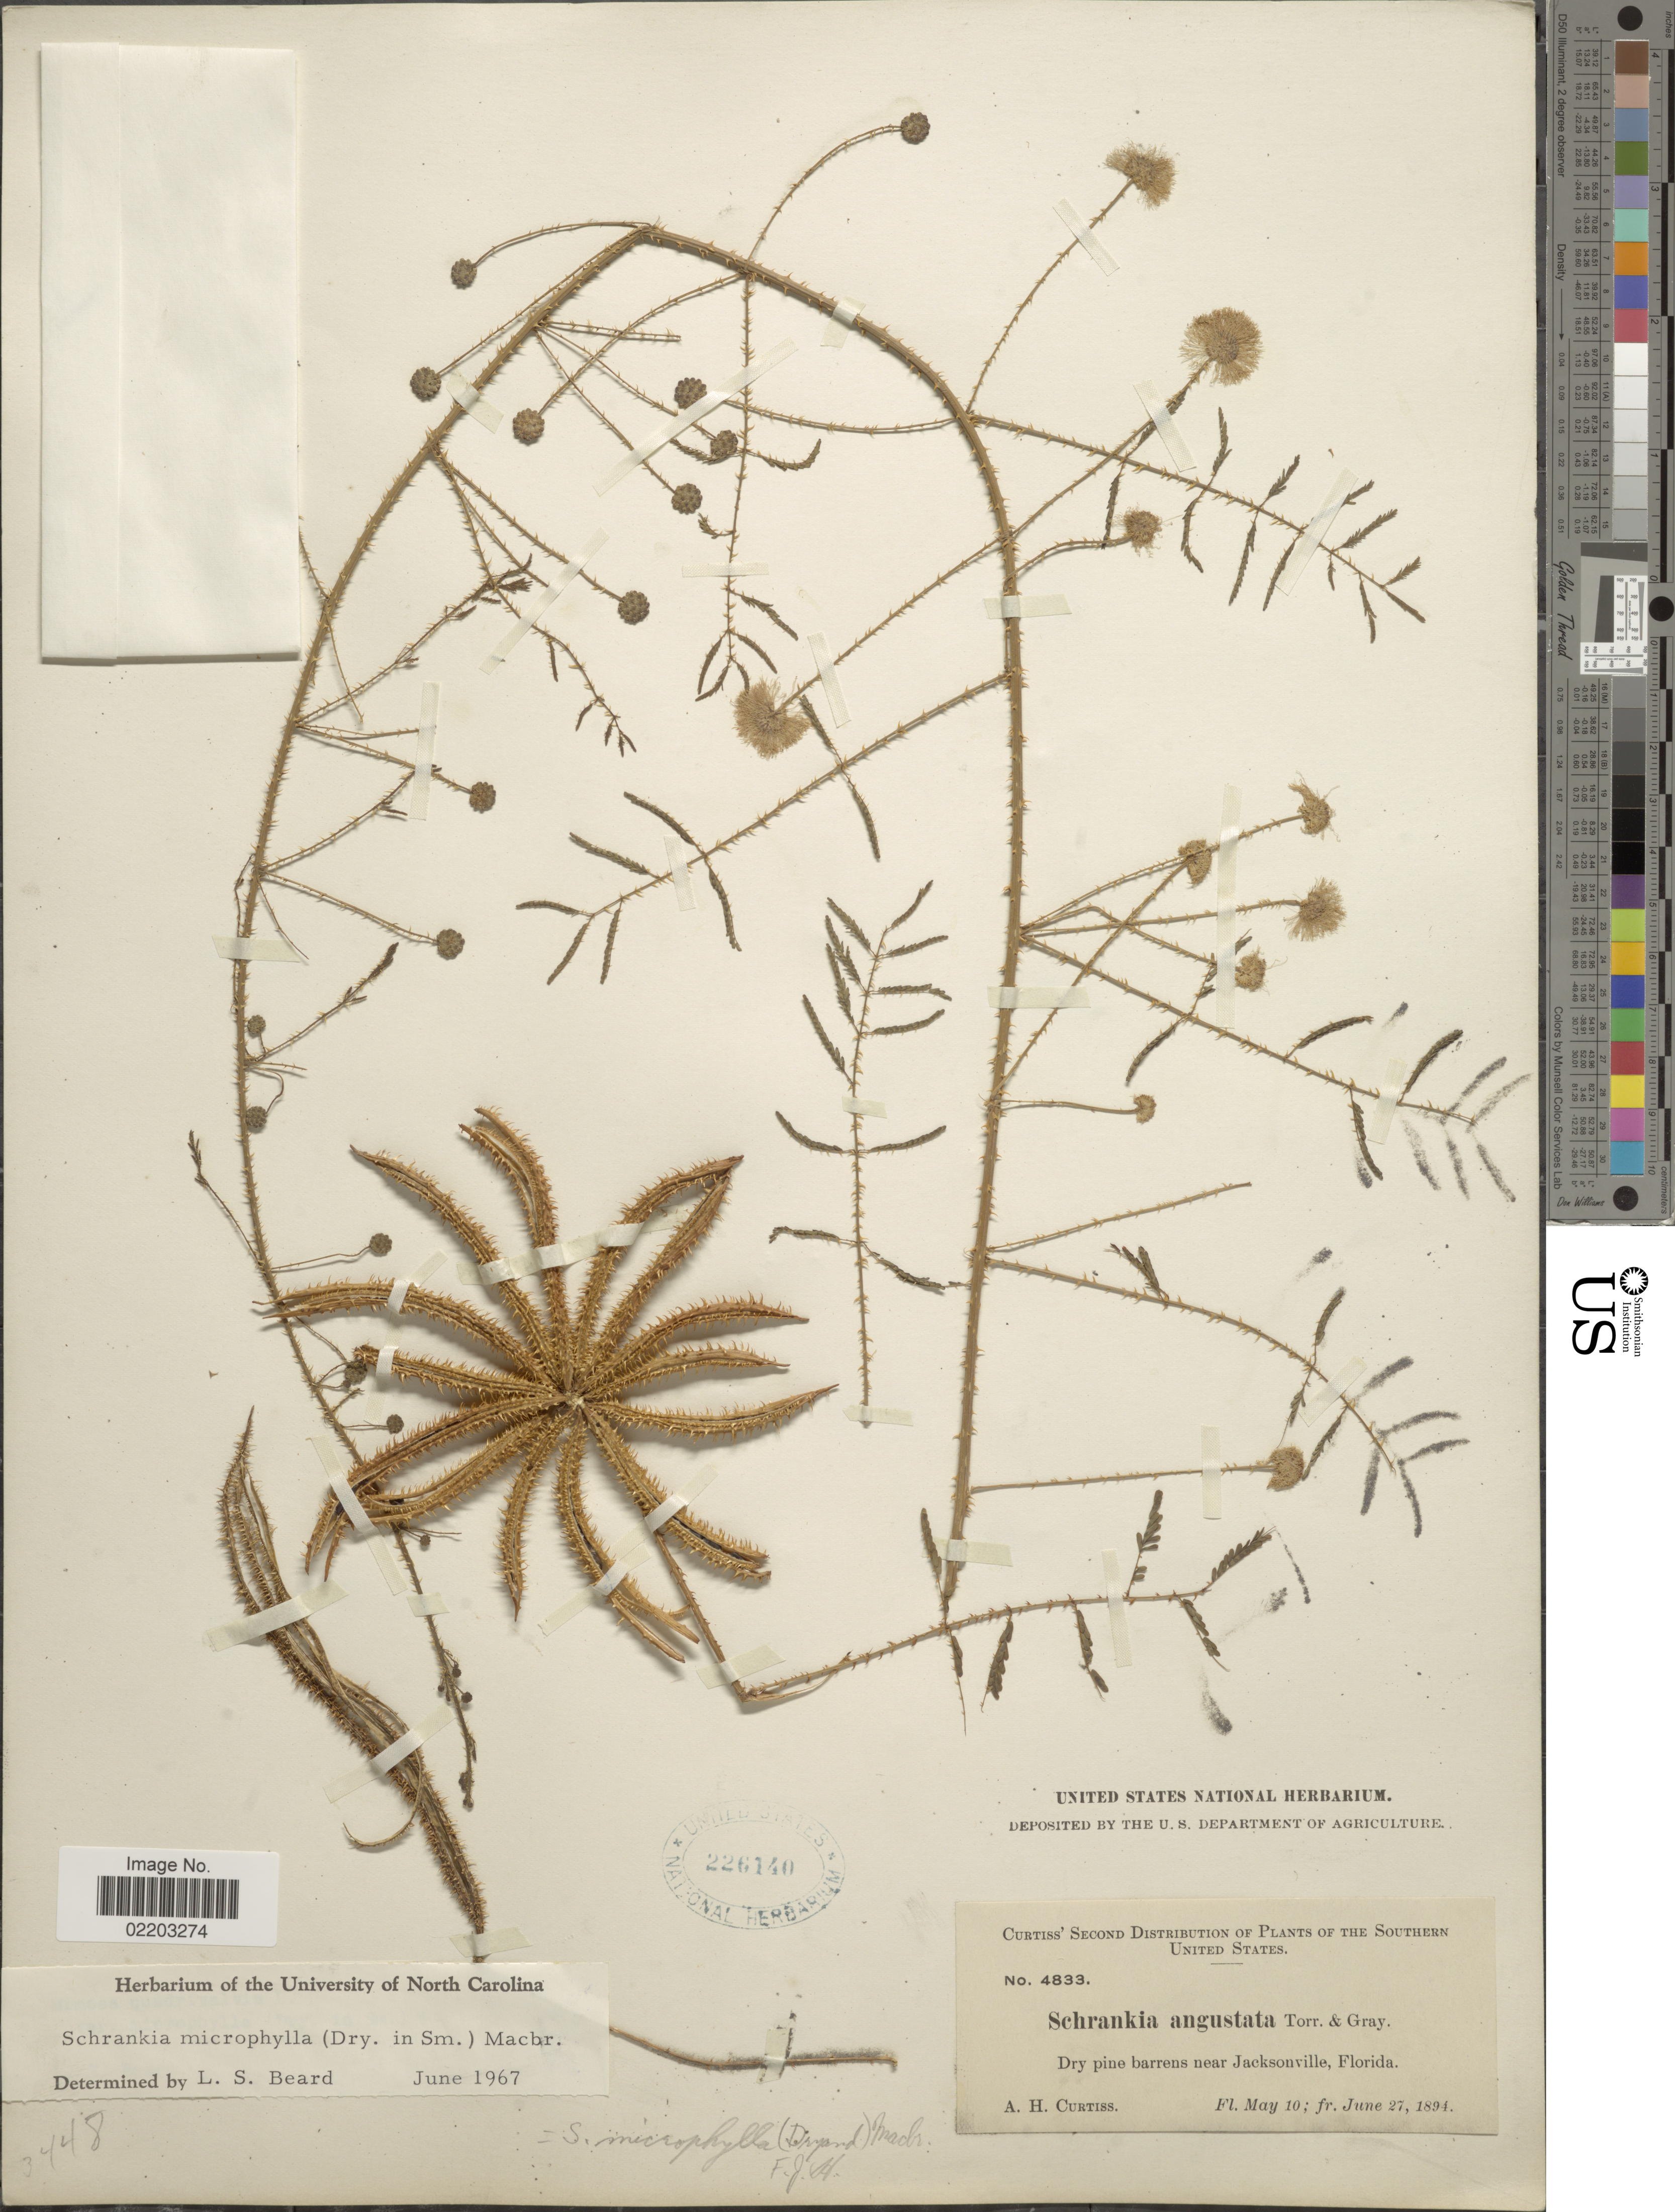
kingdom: Plantae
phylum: Tracheophyta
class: Magnoliopsida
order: Fabales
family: Fabaceae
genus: Mimosa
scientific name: Mimosa microphylla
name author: Dryand.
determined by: Strong, M. T., (US), Smithsonian Institution - National Museum of Natural History (UNITED STATES)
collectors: A. Curtis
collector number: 4833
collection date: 1894-05-10/1894-06-27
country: United States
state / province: Florida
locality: The Southern United States, Dry pine barrens near Jacksonville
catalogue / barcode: US 226140